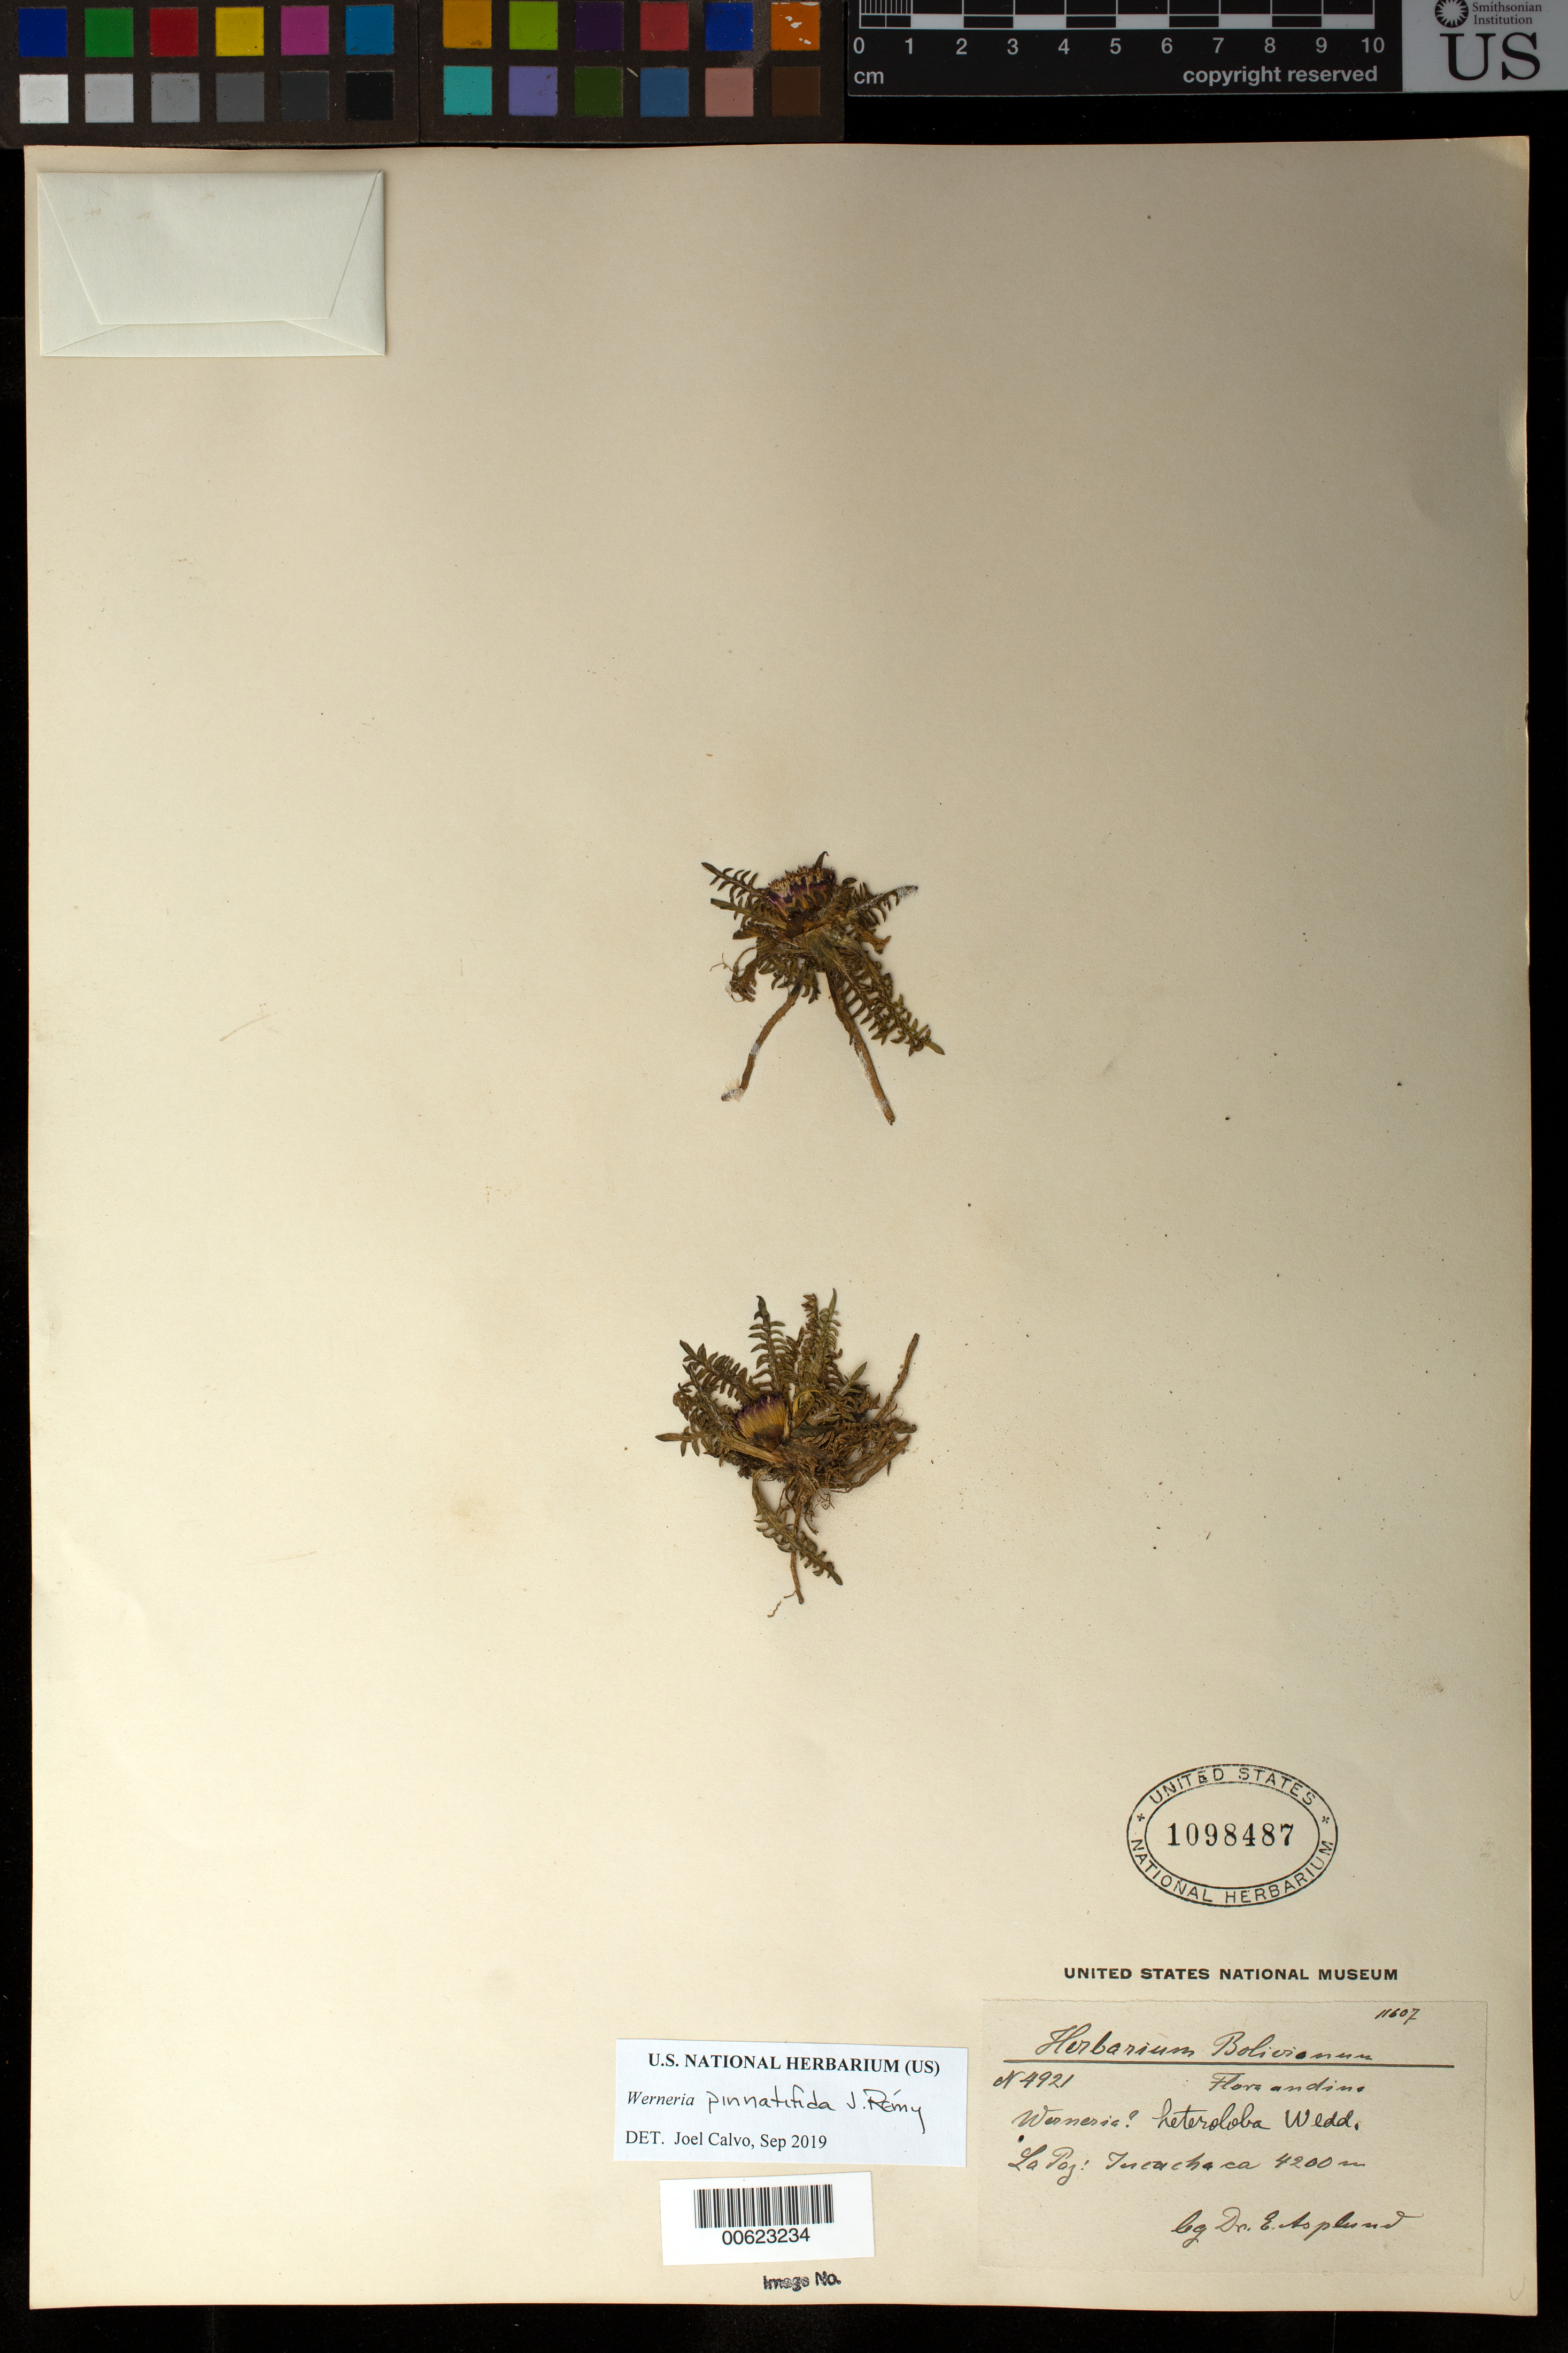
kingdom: Plantae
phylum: Tracheophyta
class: Magnoliopsida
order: Asterales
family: Asteraceae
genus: Werneria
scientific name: Werneria pinnatifida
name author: Remy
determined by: Calvo, Joel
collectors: E. Asplund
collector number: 4921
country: Bolivia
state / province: La Paz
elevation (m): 4200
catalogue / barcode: US 1098487